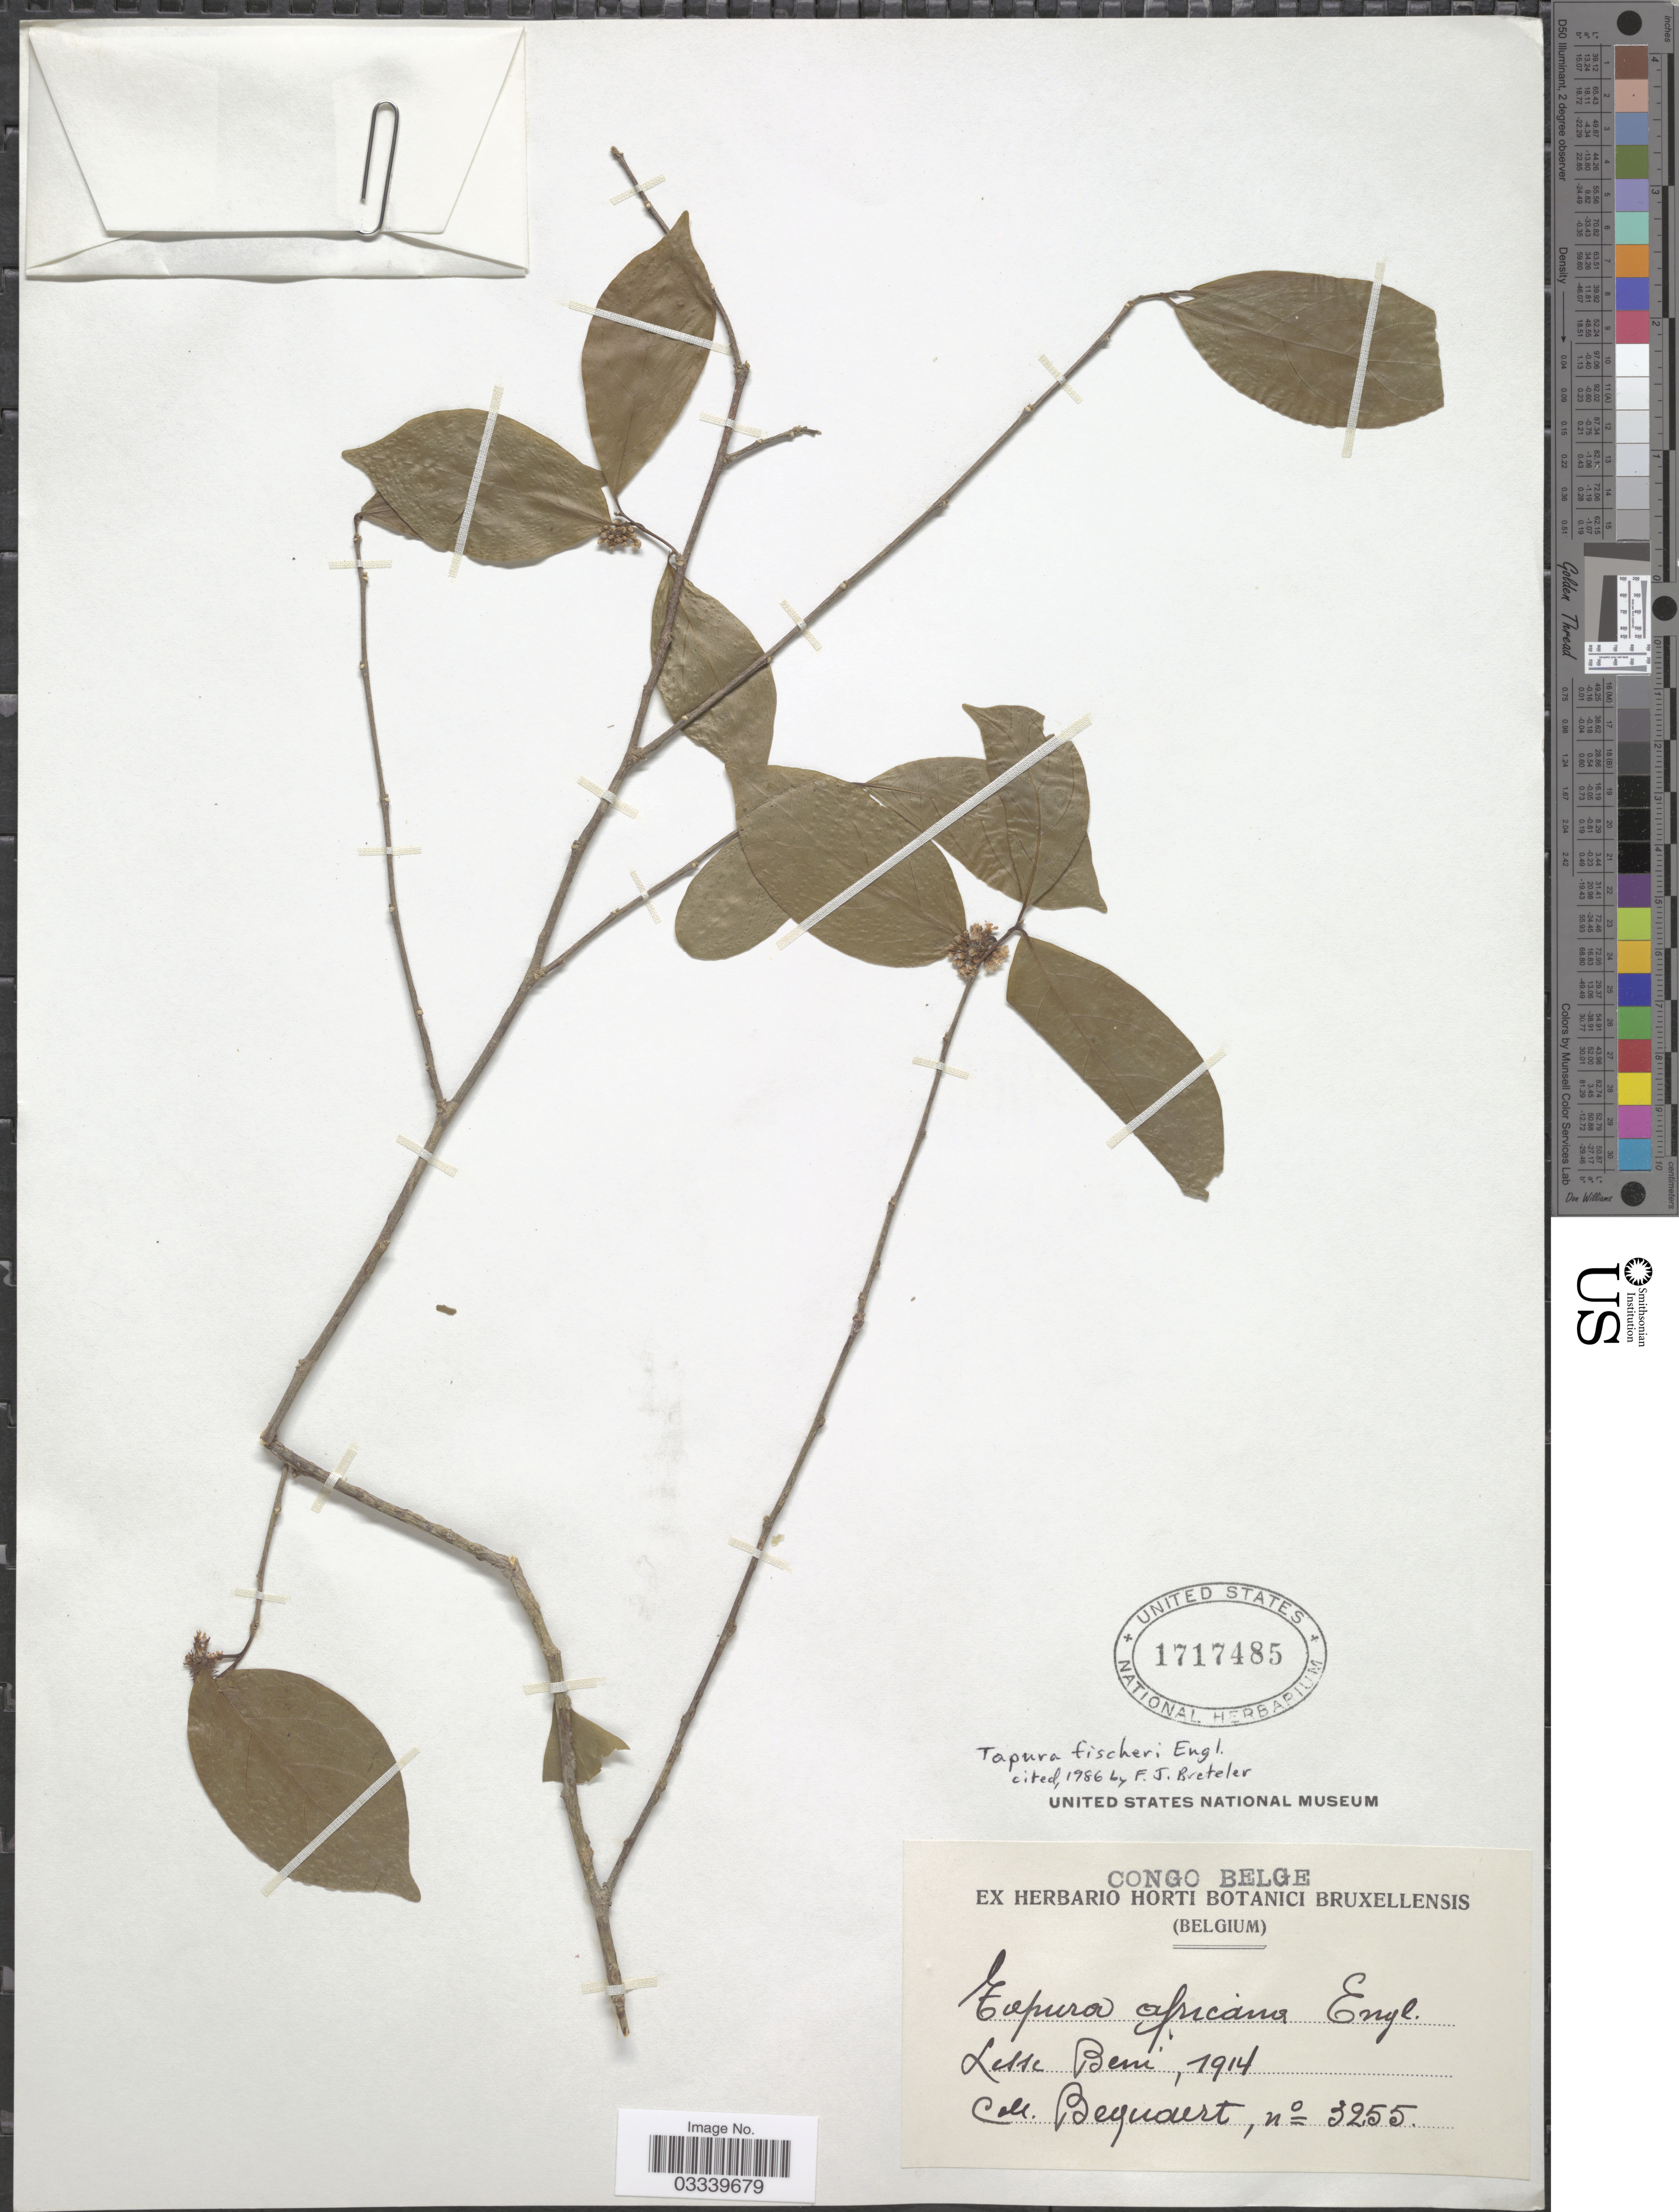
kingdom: Plantae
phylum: Tracheophyta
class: Magnoliopsida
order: Malpighiales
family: Dichapetalaceae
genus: Tapura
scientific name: Tapura fischeri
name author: Engl.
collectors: Bequaert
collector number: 3255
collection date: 1914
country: Congo, Democratic Republic of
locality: Congo Belge. Lesse. Beni.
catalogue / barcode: US 1717485